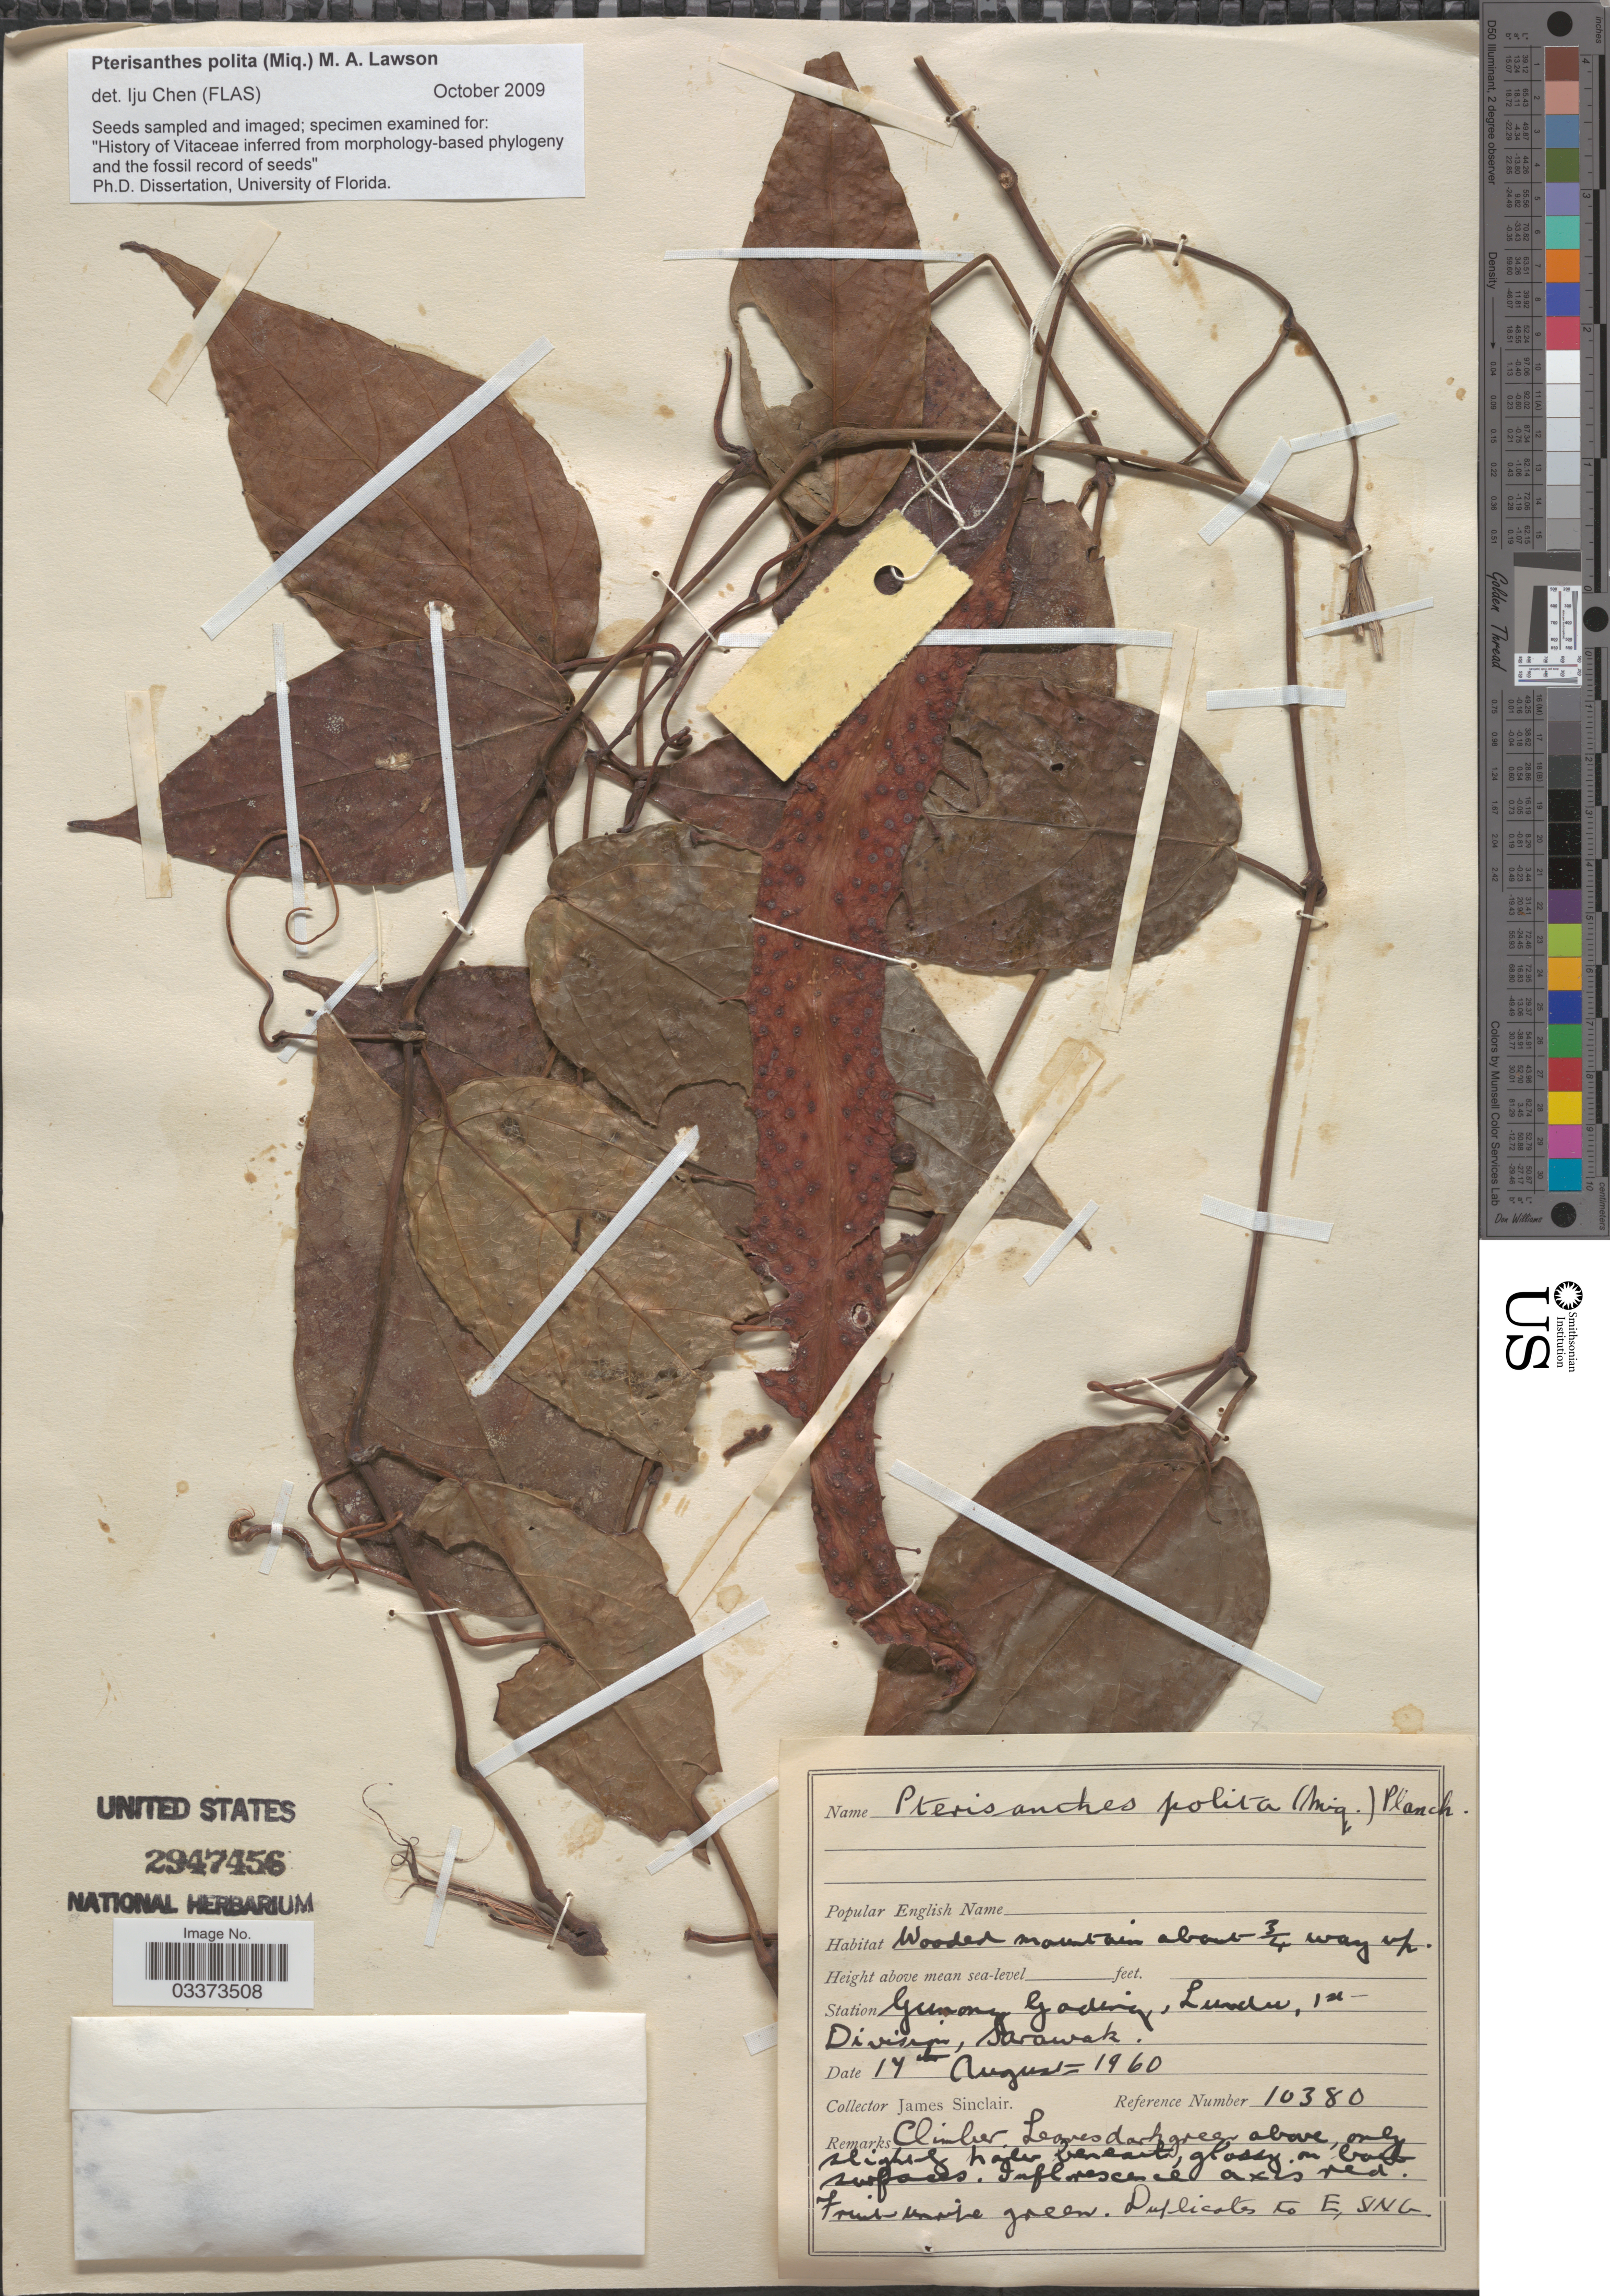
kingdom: Plantae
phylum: Tracheophyta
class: Magnoliopsida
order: Vitales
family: Vitaceae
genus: Pterisanthes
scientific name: Pterisanthes polita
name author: M.A. Lawson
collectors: J. Sinclair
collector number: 10380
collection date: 1960-08-14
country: Malaysia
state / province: Sarawak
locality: Station Gunong Goding, Lundu, 1st Division.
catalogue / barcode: US 2947456